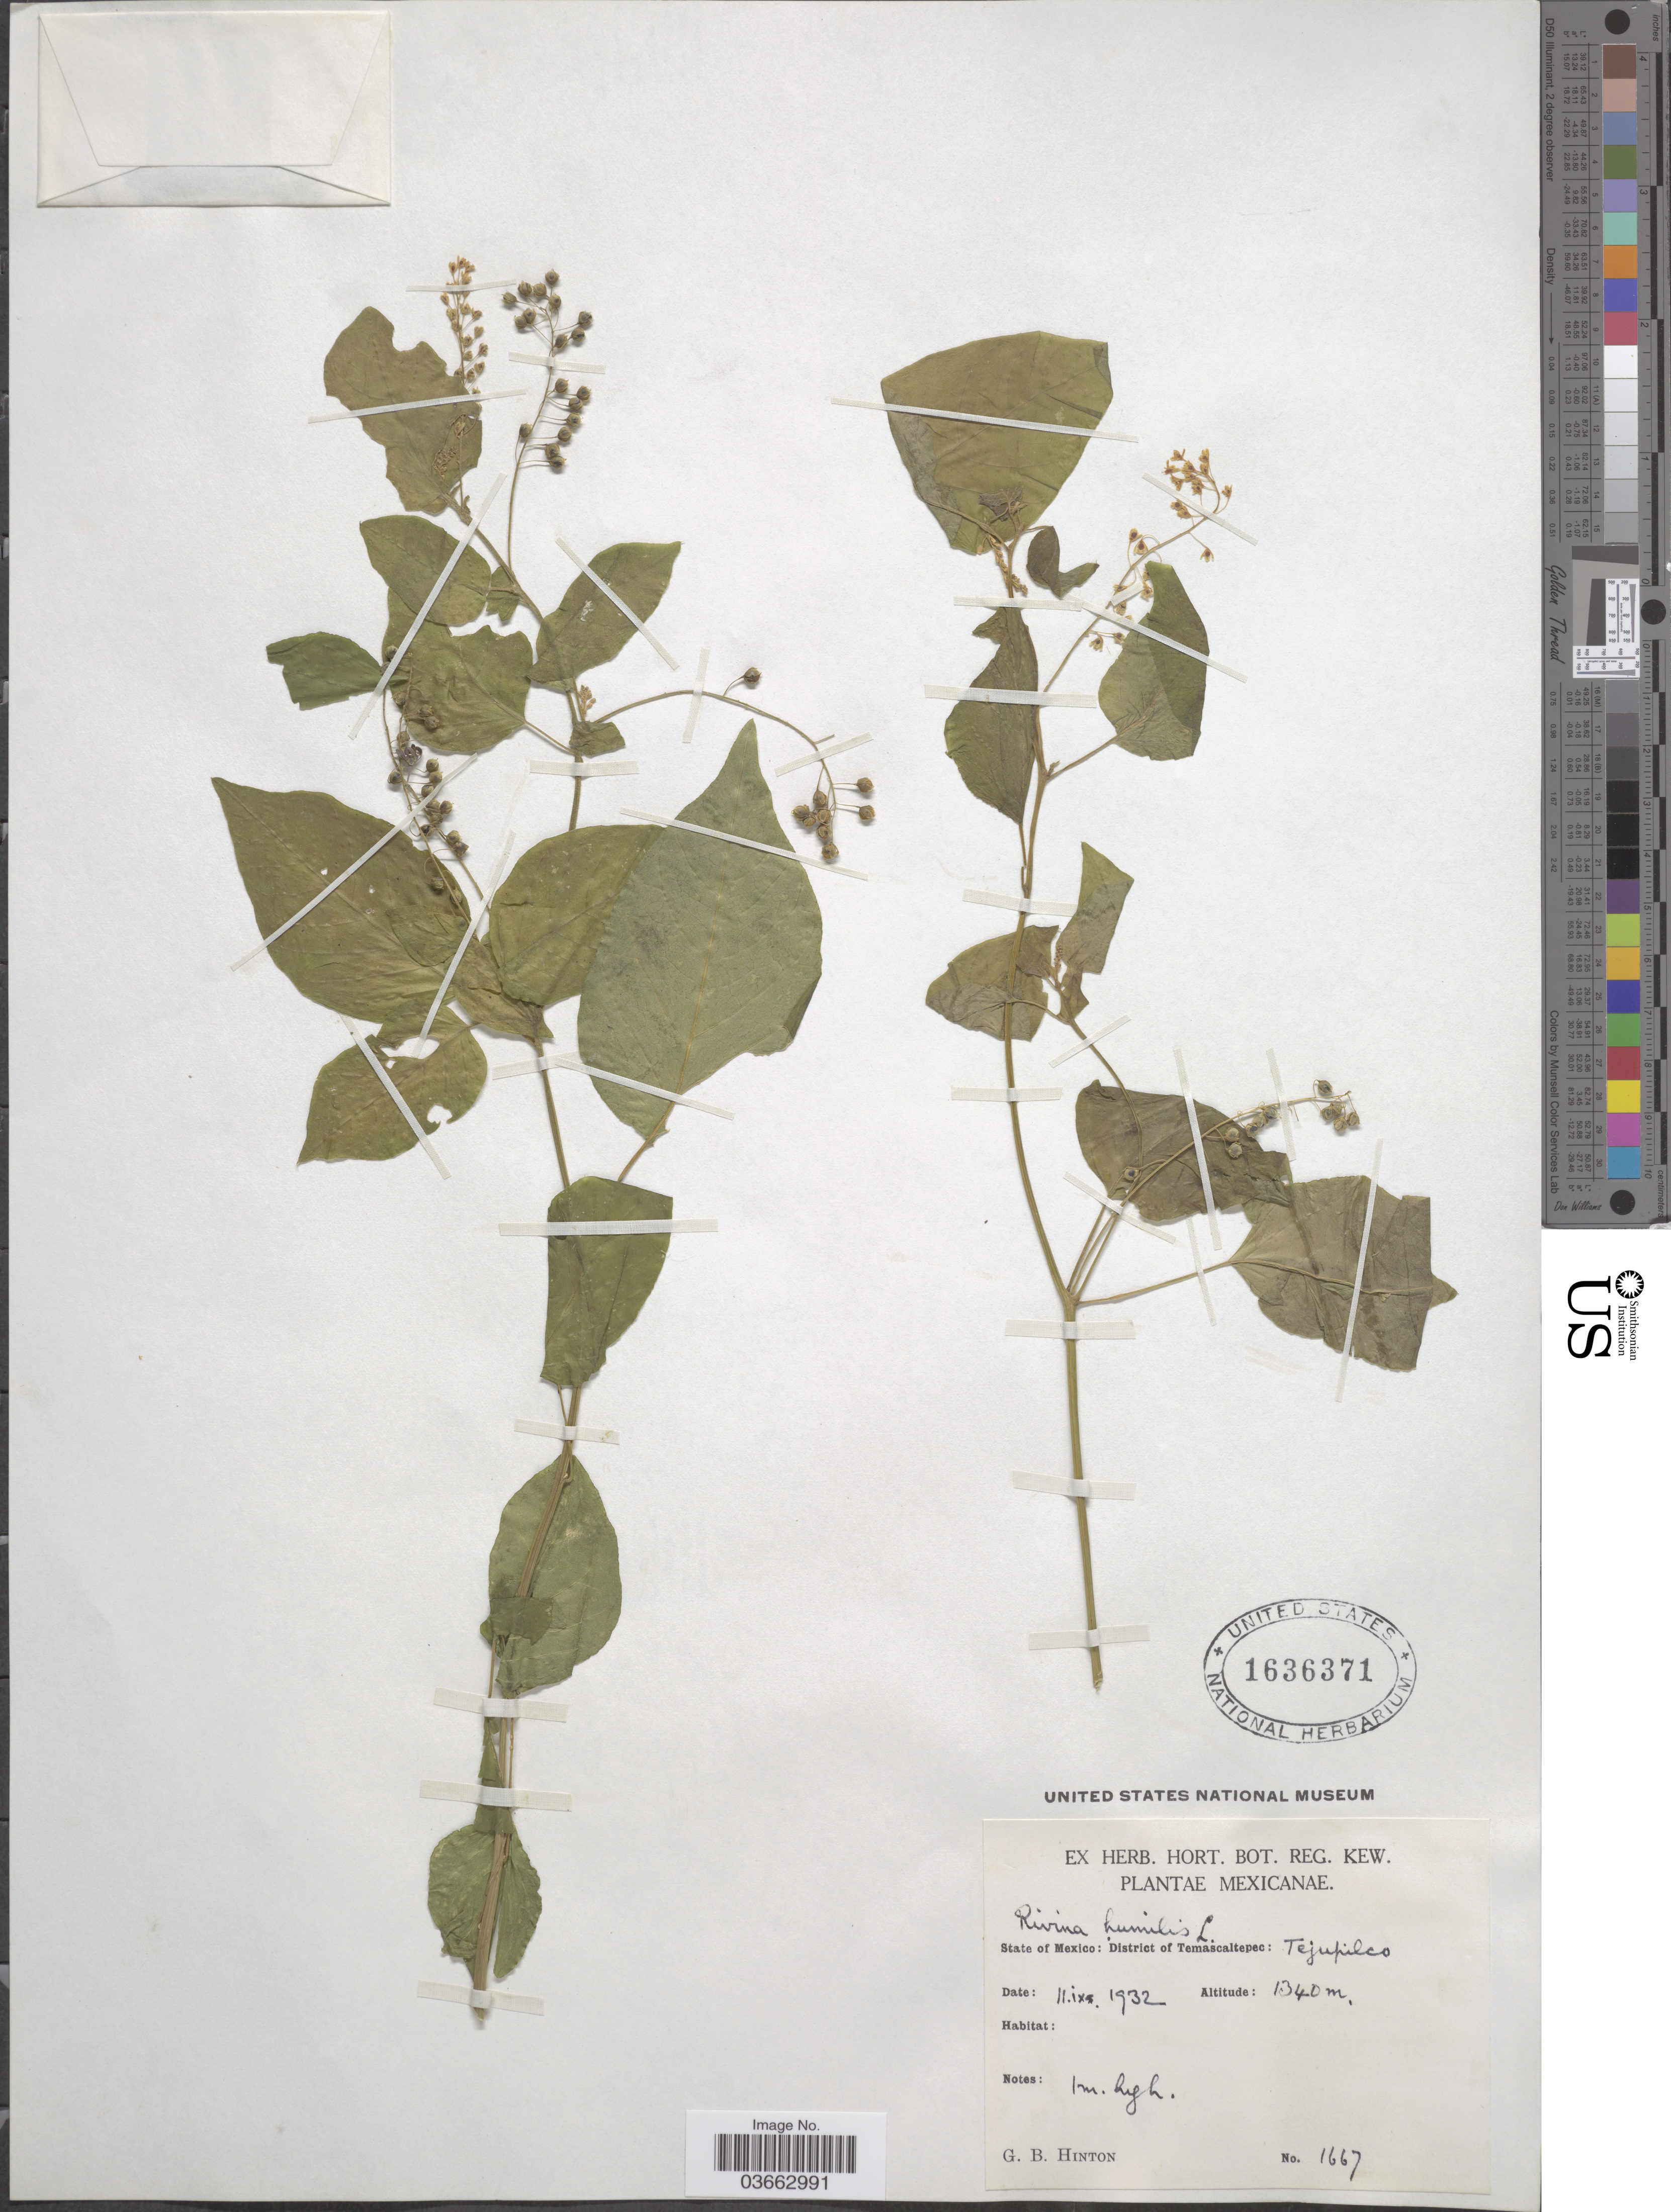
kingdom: Plantae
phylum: Tracheophyta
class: Magnoliopsida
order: Caryophyllales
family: Phytolaccaceae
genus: Rivina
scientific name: Rivina humilis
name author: L.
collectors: G. B. Hinton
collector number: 1667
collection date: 1932-09-11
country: Mexico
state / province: México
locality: District of Temascaltepec: Tejupilco.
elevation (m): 1340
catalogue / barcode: US 1636371